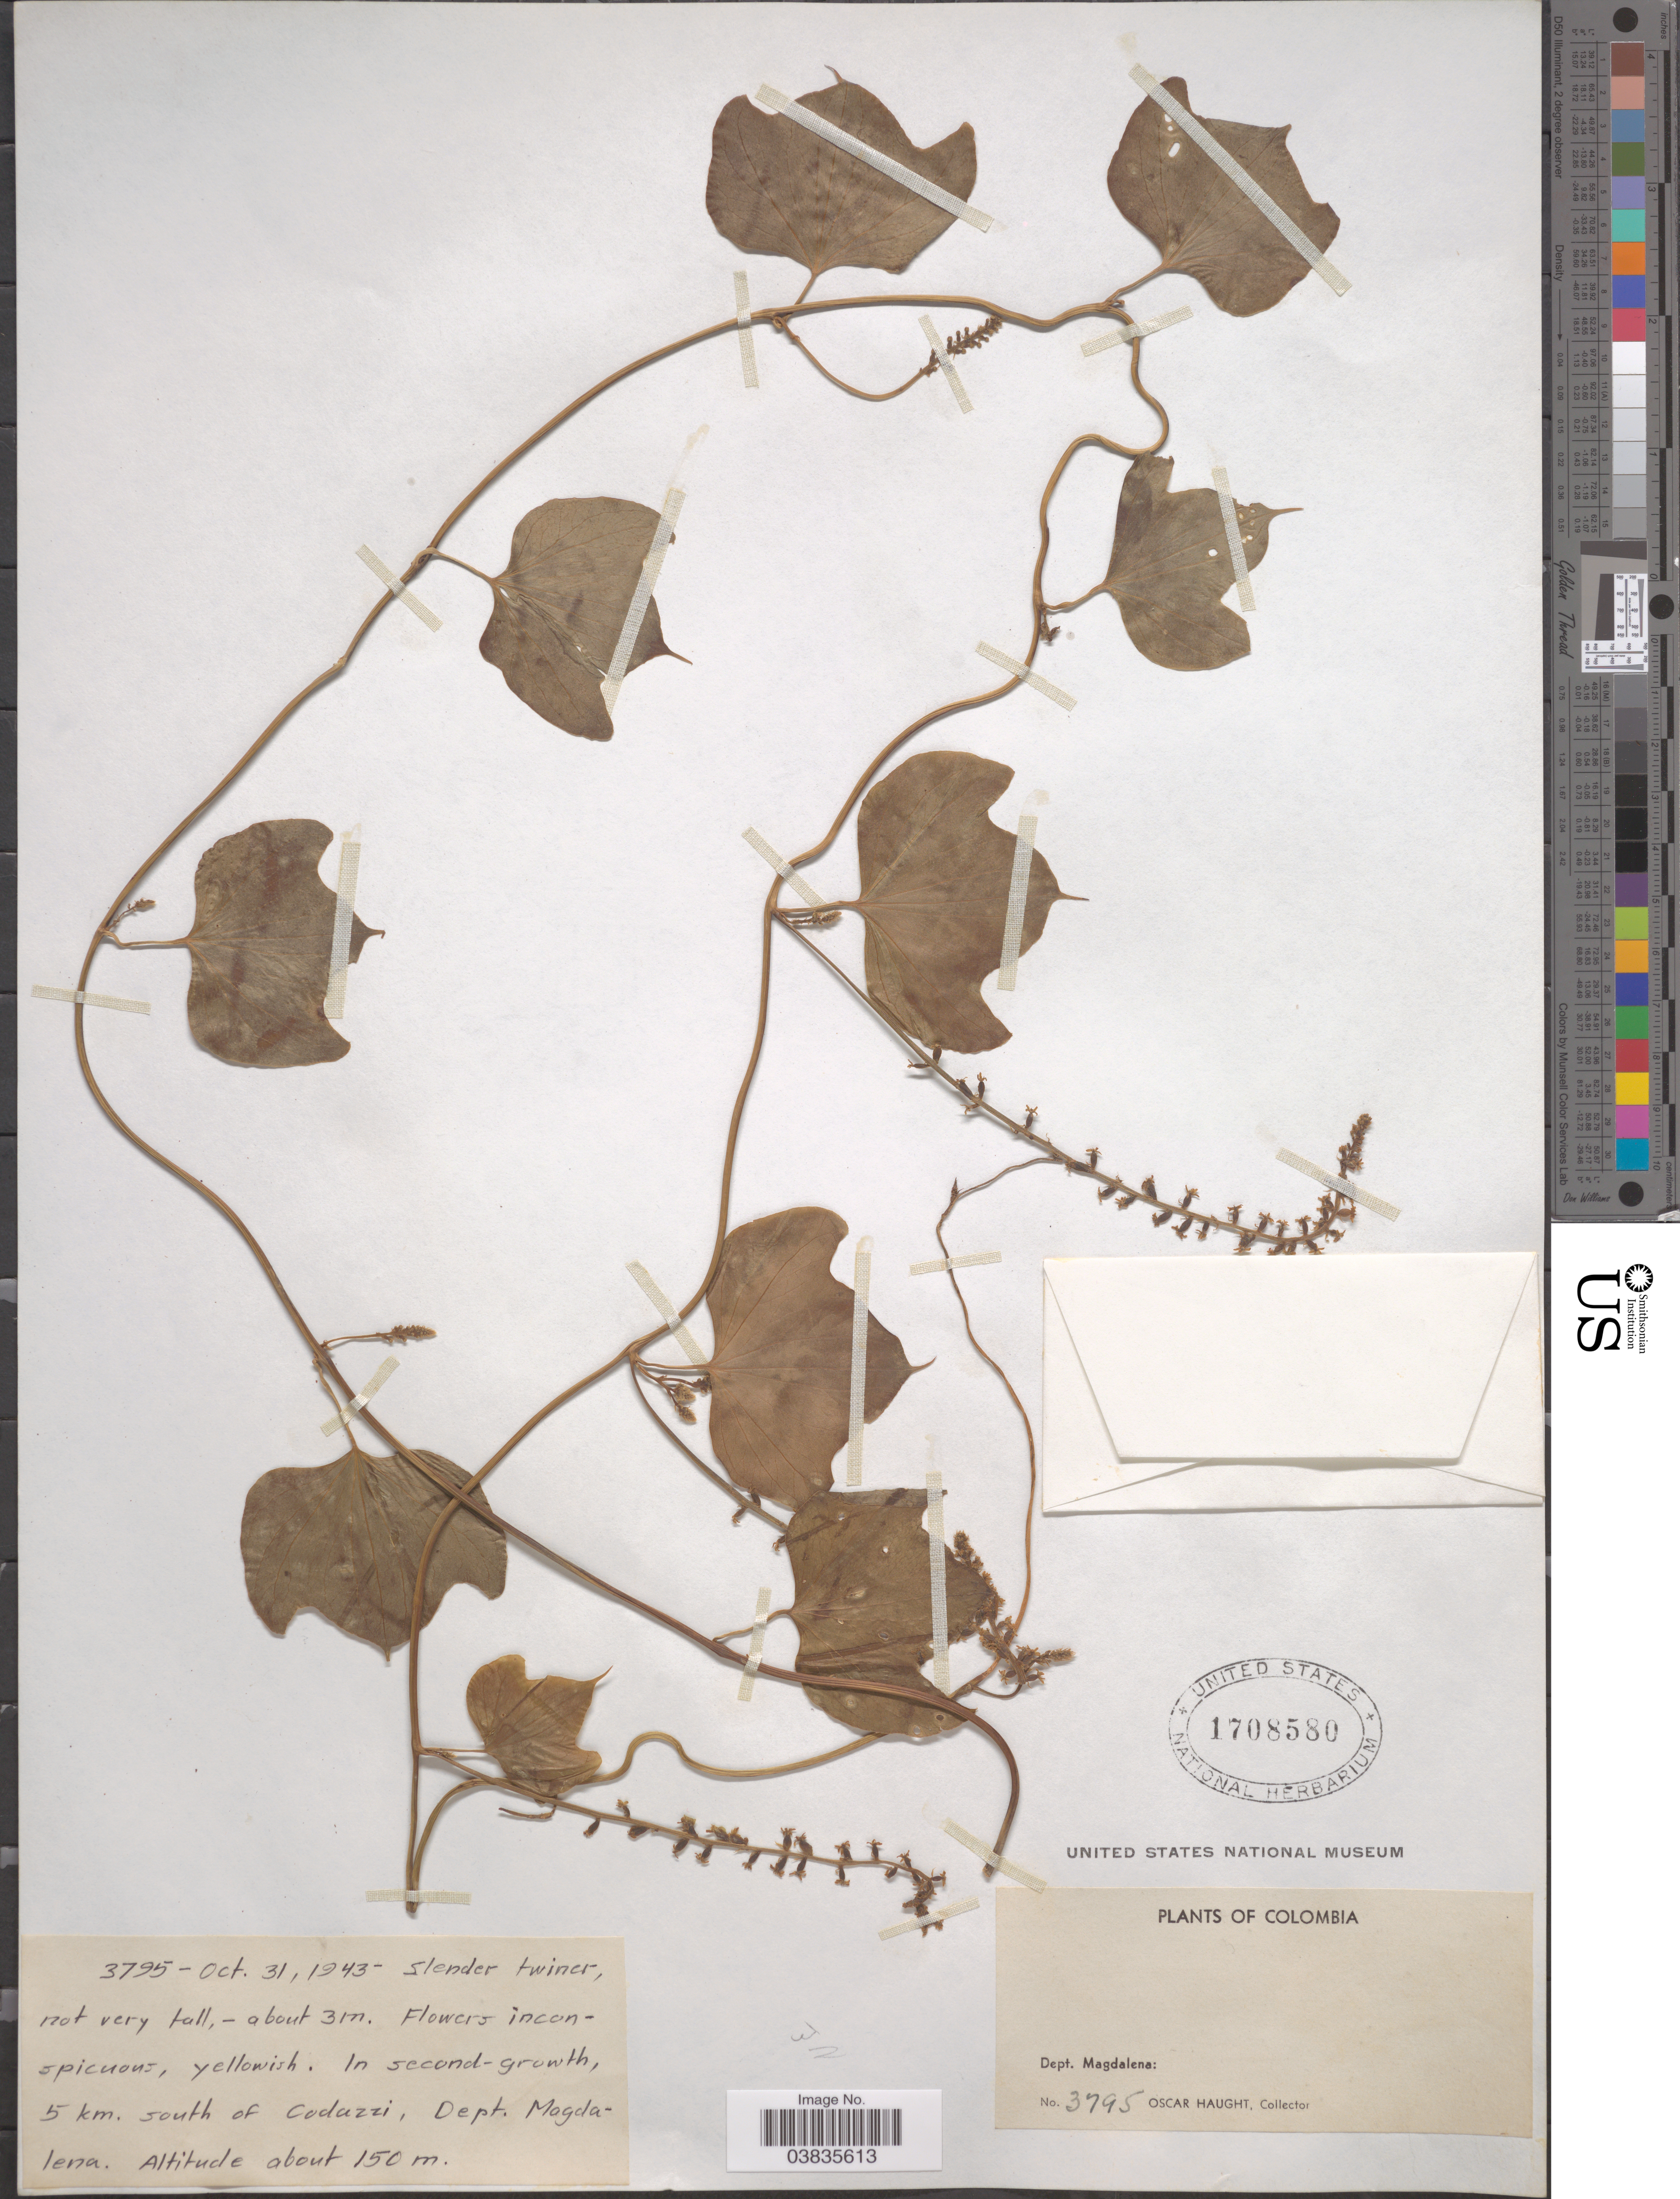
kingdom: Plantae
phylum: Tracheophyta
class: Liliopsida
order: Dioscoreales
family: Dioscoreaceae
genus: Dioscorea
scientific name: Dioscorea sp.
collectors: O. L. Haught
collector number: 3795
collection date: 1943-10-31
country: Colombia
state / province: Magdalena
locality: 5 km. south of Codazzi, Dept. Magdalena.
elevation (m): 150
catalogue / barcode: US 1708580